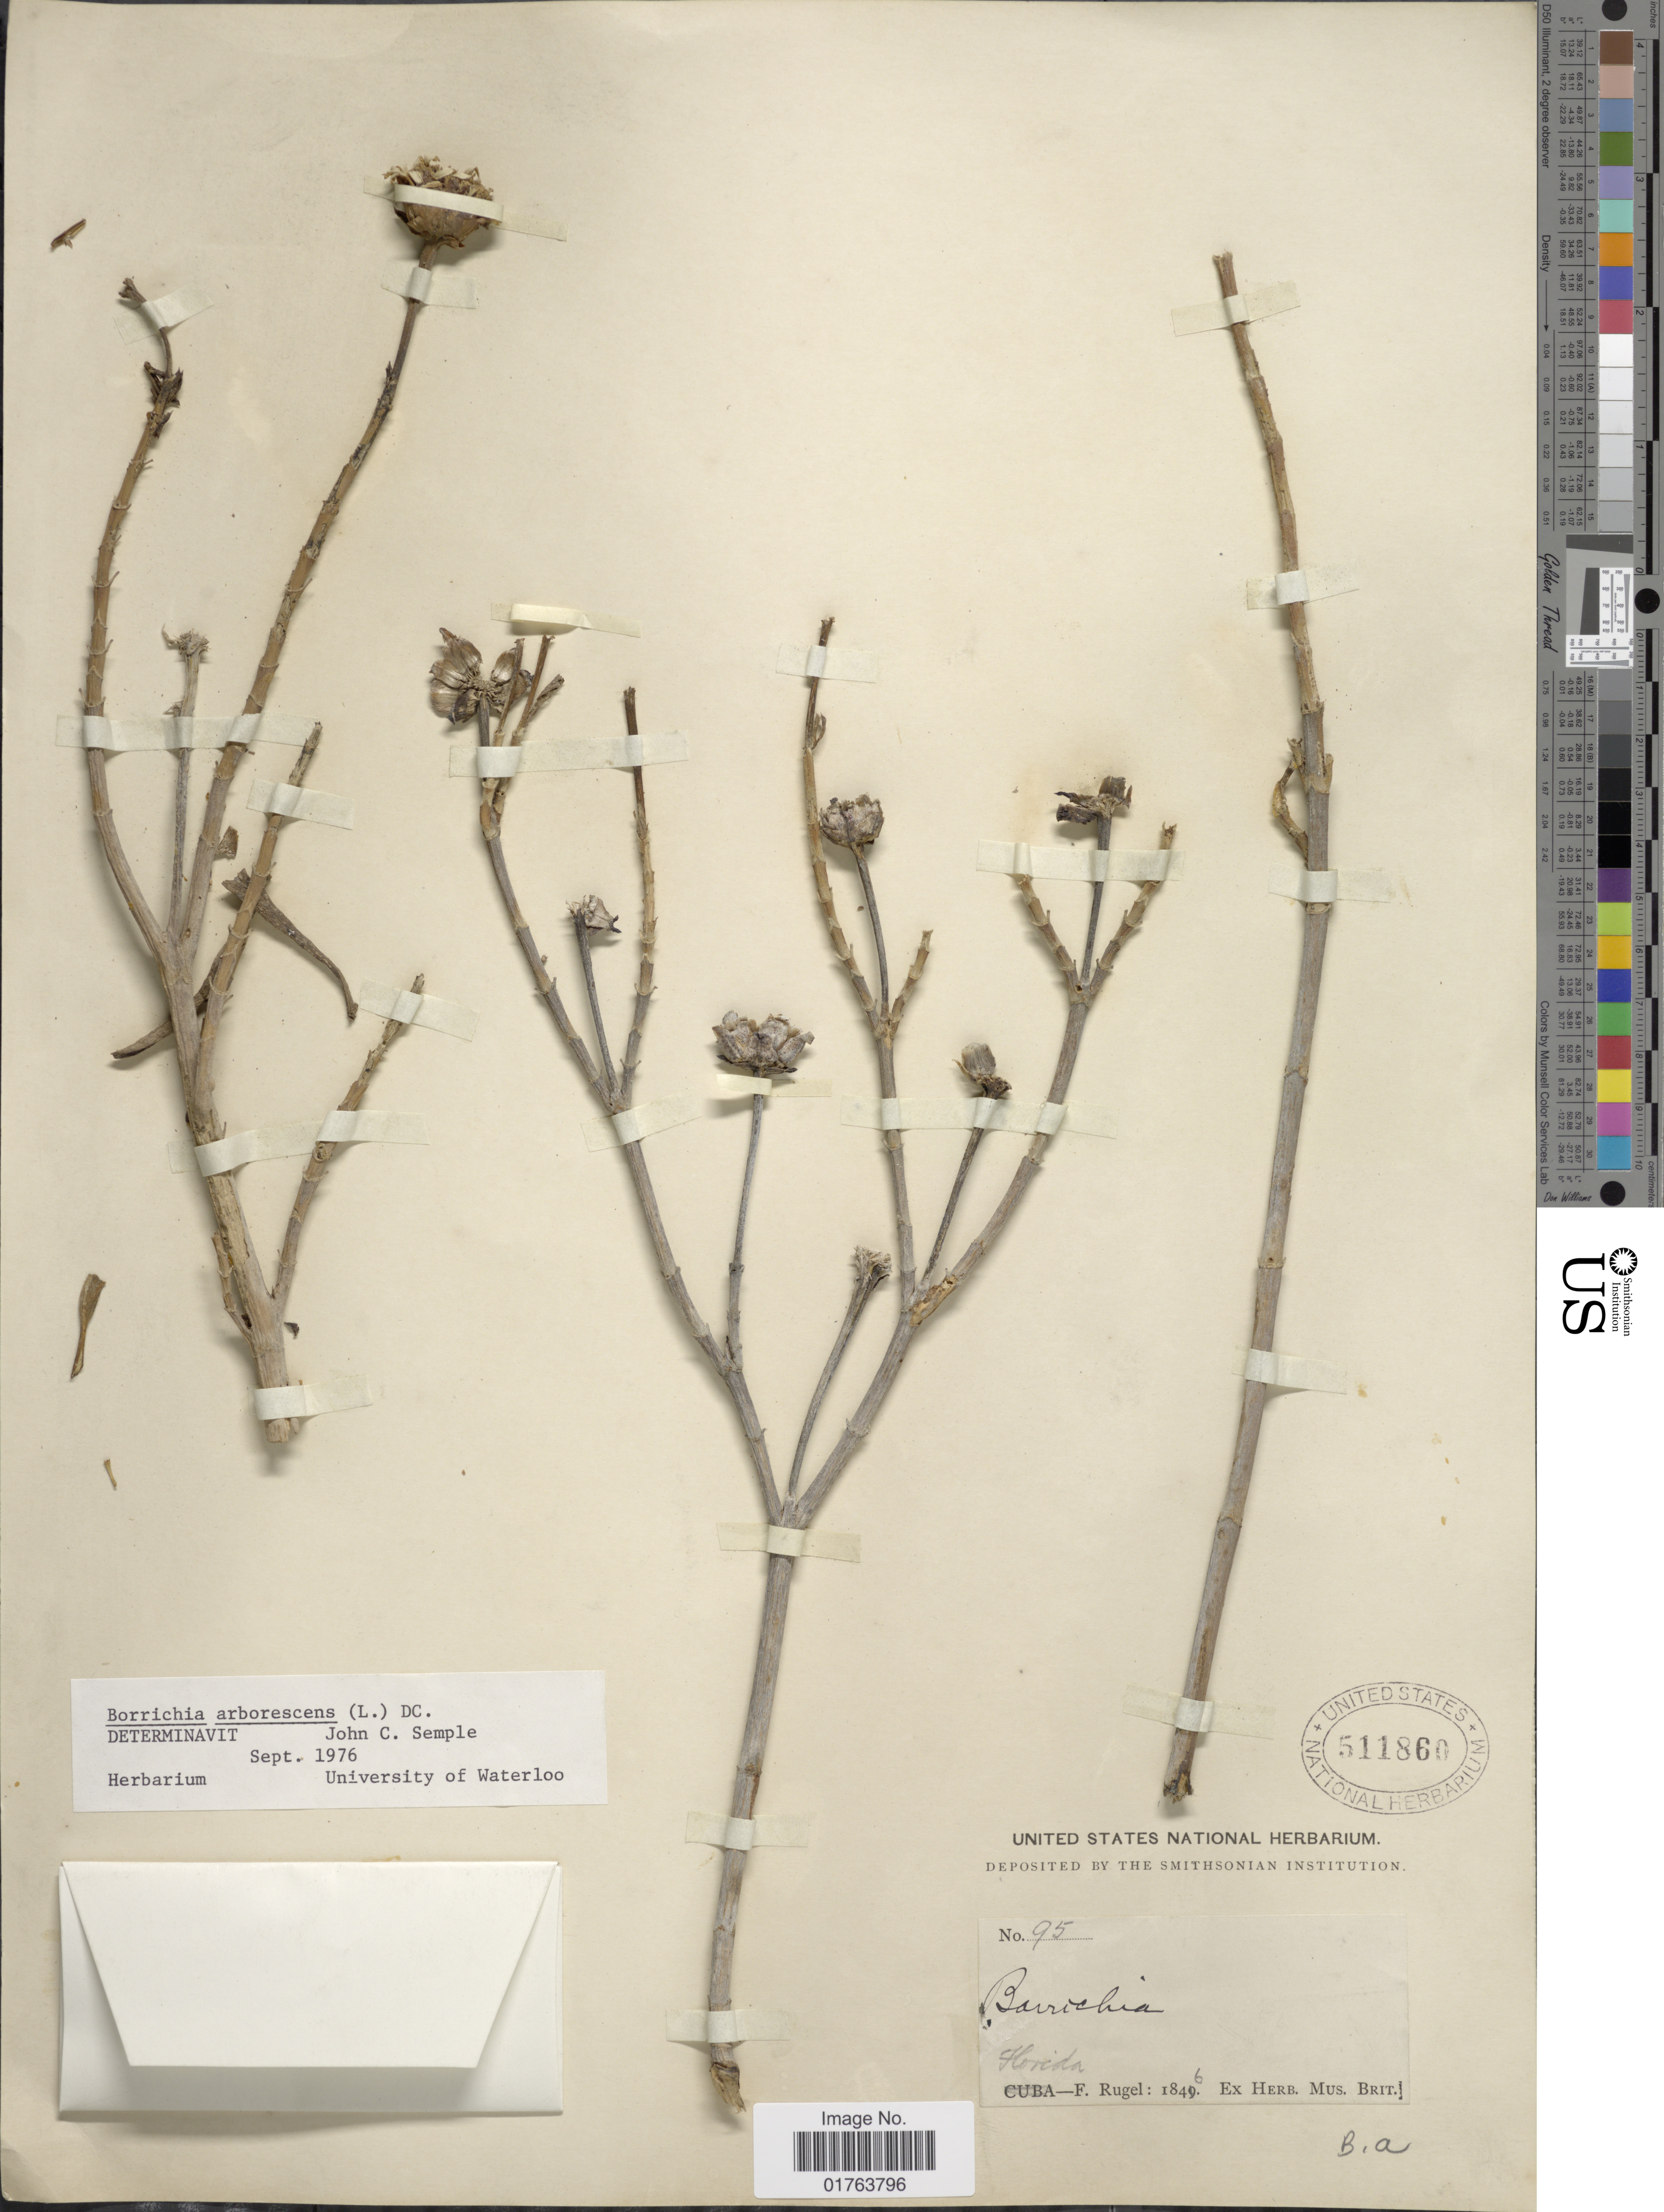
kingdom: Plantae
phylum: Tracheophyta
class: Magnoliopsida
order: Asterales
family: Asteraceae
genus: Borrichia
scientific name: Borrichia arborescens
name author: (L.) DC.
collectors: F. Rugel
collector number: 95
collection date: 1846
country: United States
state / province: Florida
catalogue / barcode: US 511860